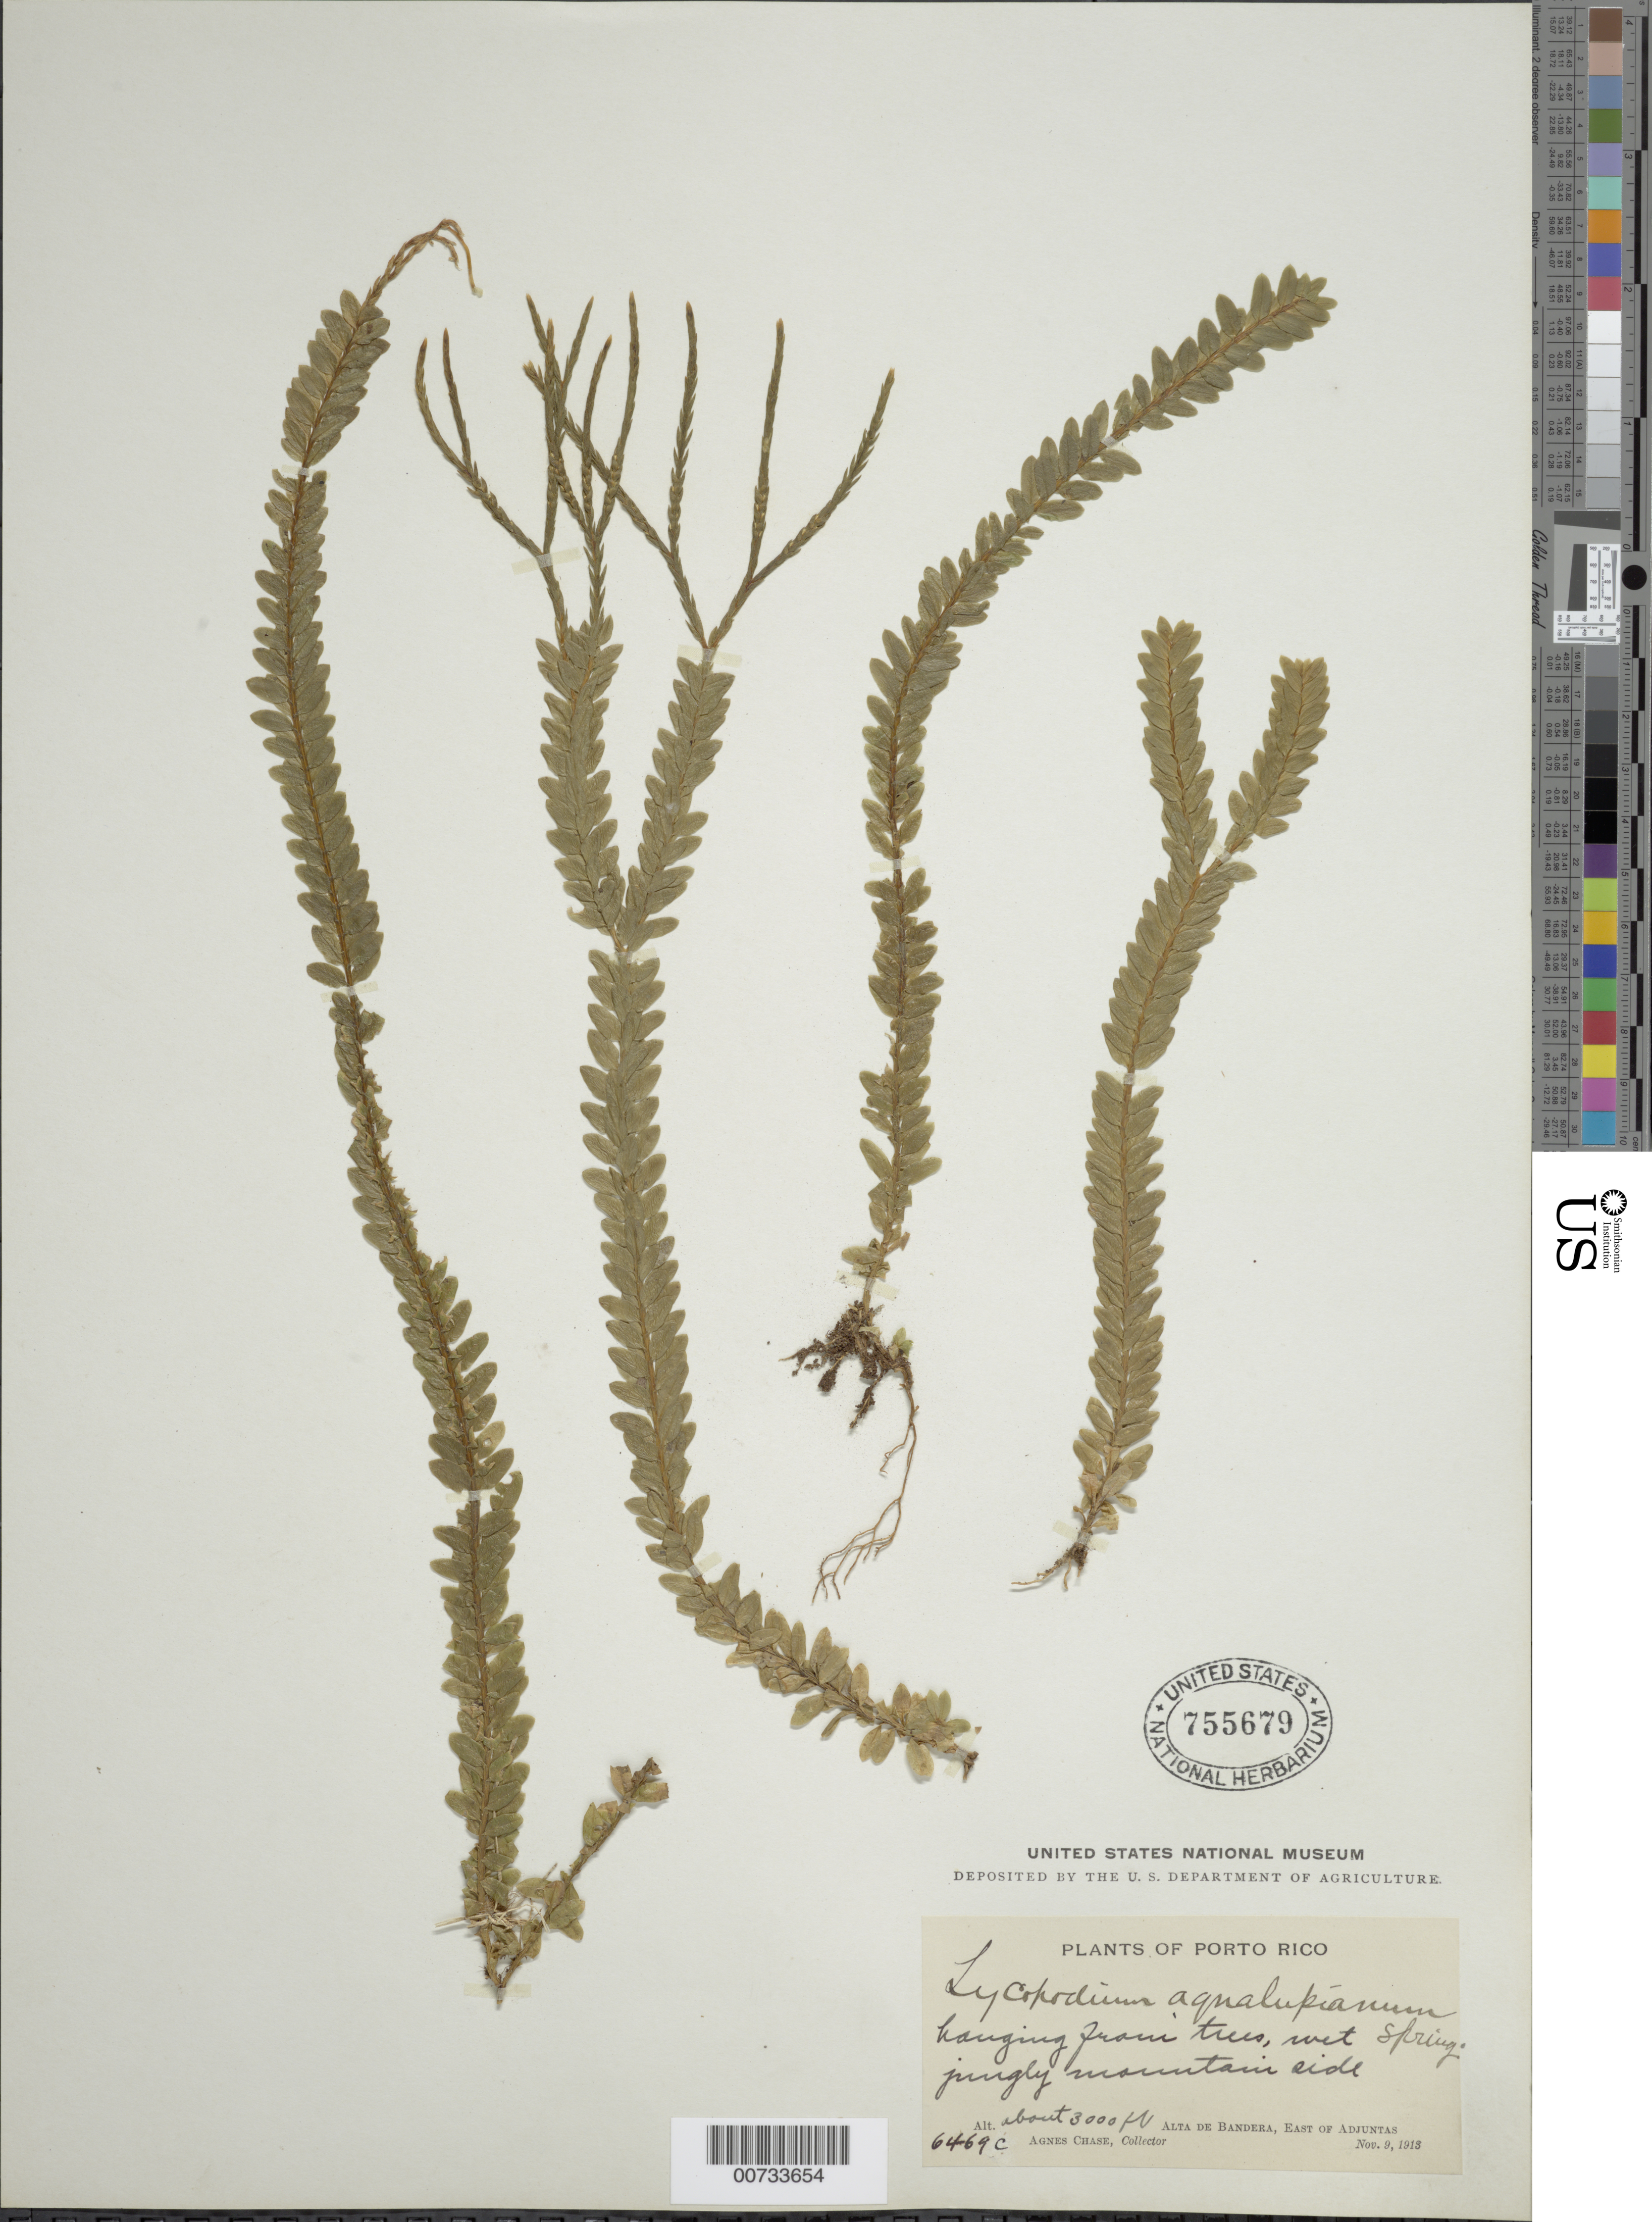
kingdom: Plantae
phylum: Tracheophyta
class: Lycopodiopsida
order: Lycopodiales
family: Lycopodiaceae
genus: Phlegmariurus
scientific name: Phlegmariurus aqualupianus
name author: (Spring) B. Øllg.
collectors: A. Chase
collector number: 6469c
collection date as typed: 09 Nov 1913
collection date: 1913-11-09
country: Puerto Rico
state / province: Adjuntas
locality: Alta de Bandera, E of Adjuntas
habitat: Hanging from trees, wet jungly mountain side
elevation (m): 700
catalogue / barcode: US 755679